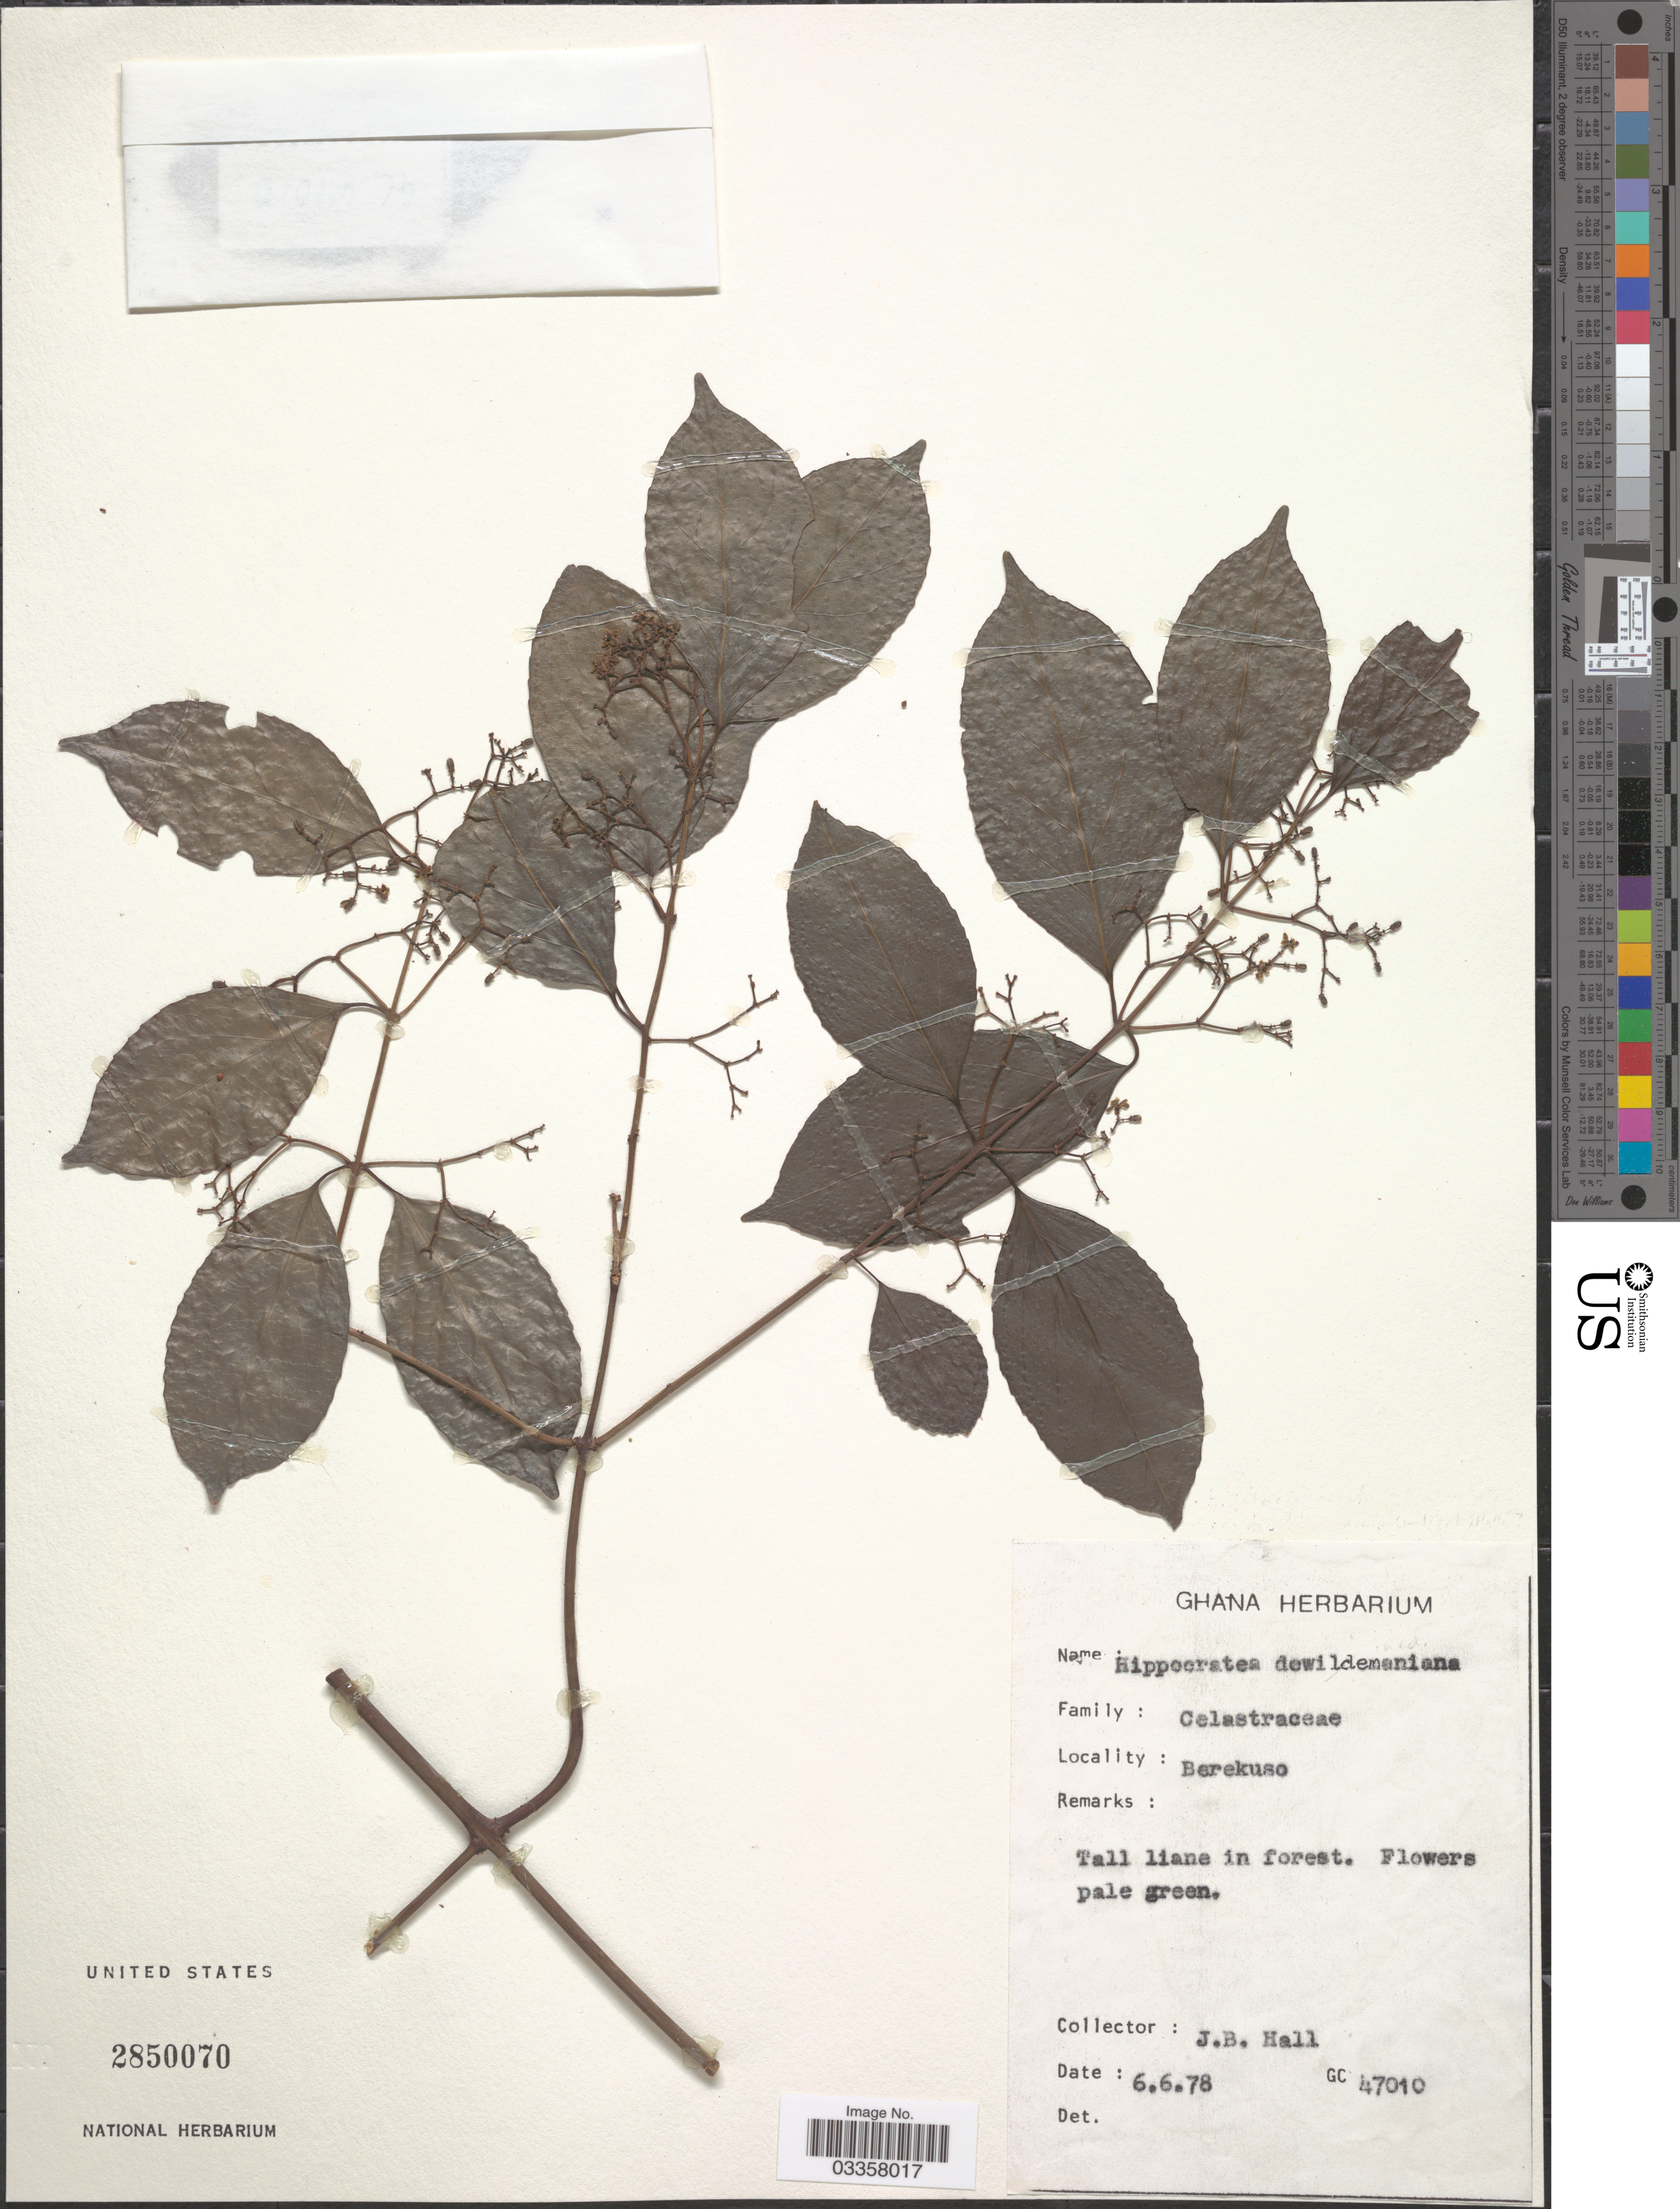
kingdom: Plantae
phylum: Tracheophyta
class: Magnoliopsida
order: Celastrales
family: Celastraceae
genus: Pristimera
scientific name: Pristimera dewildemaniana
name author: (N. Hallé) R.H. Archer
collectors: J. Hall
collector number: GC 47010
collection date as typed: Transcribed d/m/y: 6/6/78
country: Ghana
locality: Berekuso.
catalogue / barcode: US 2850070